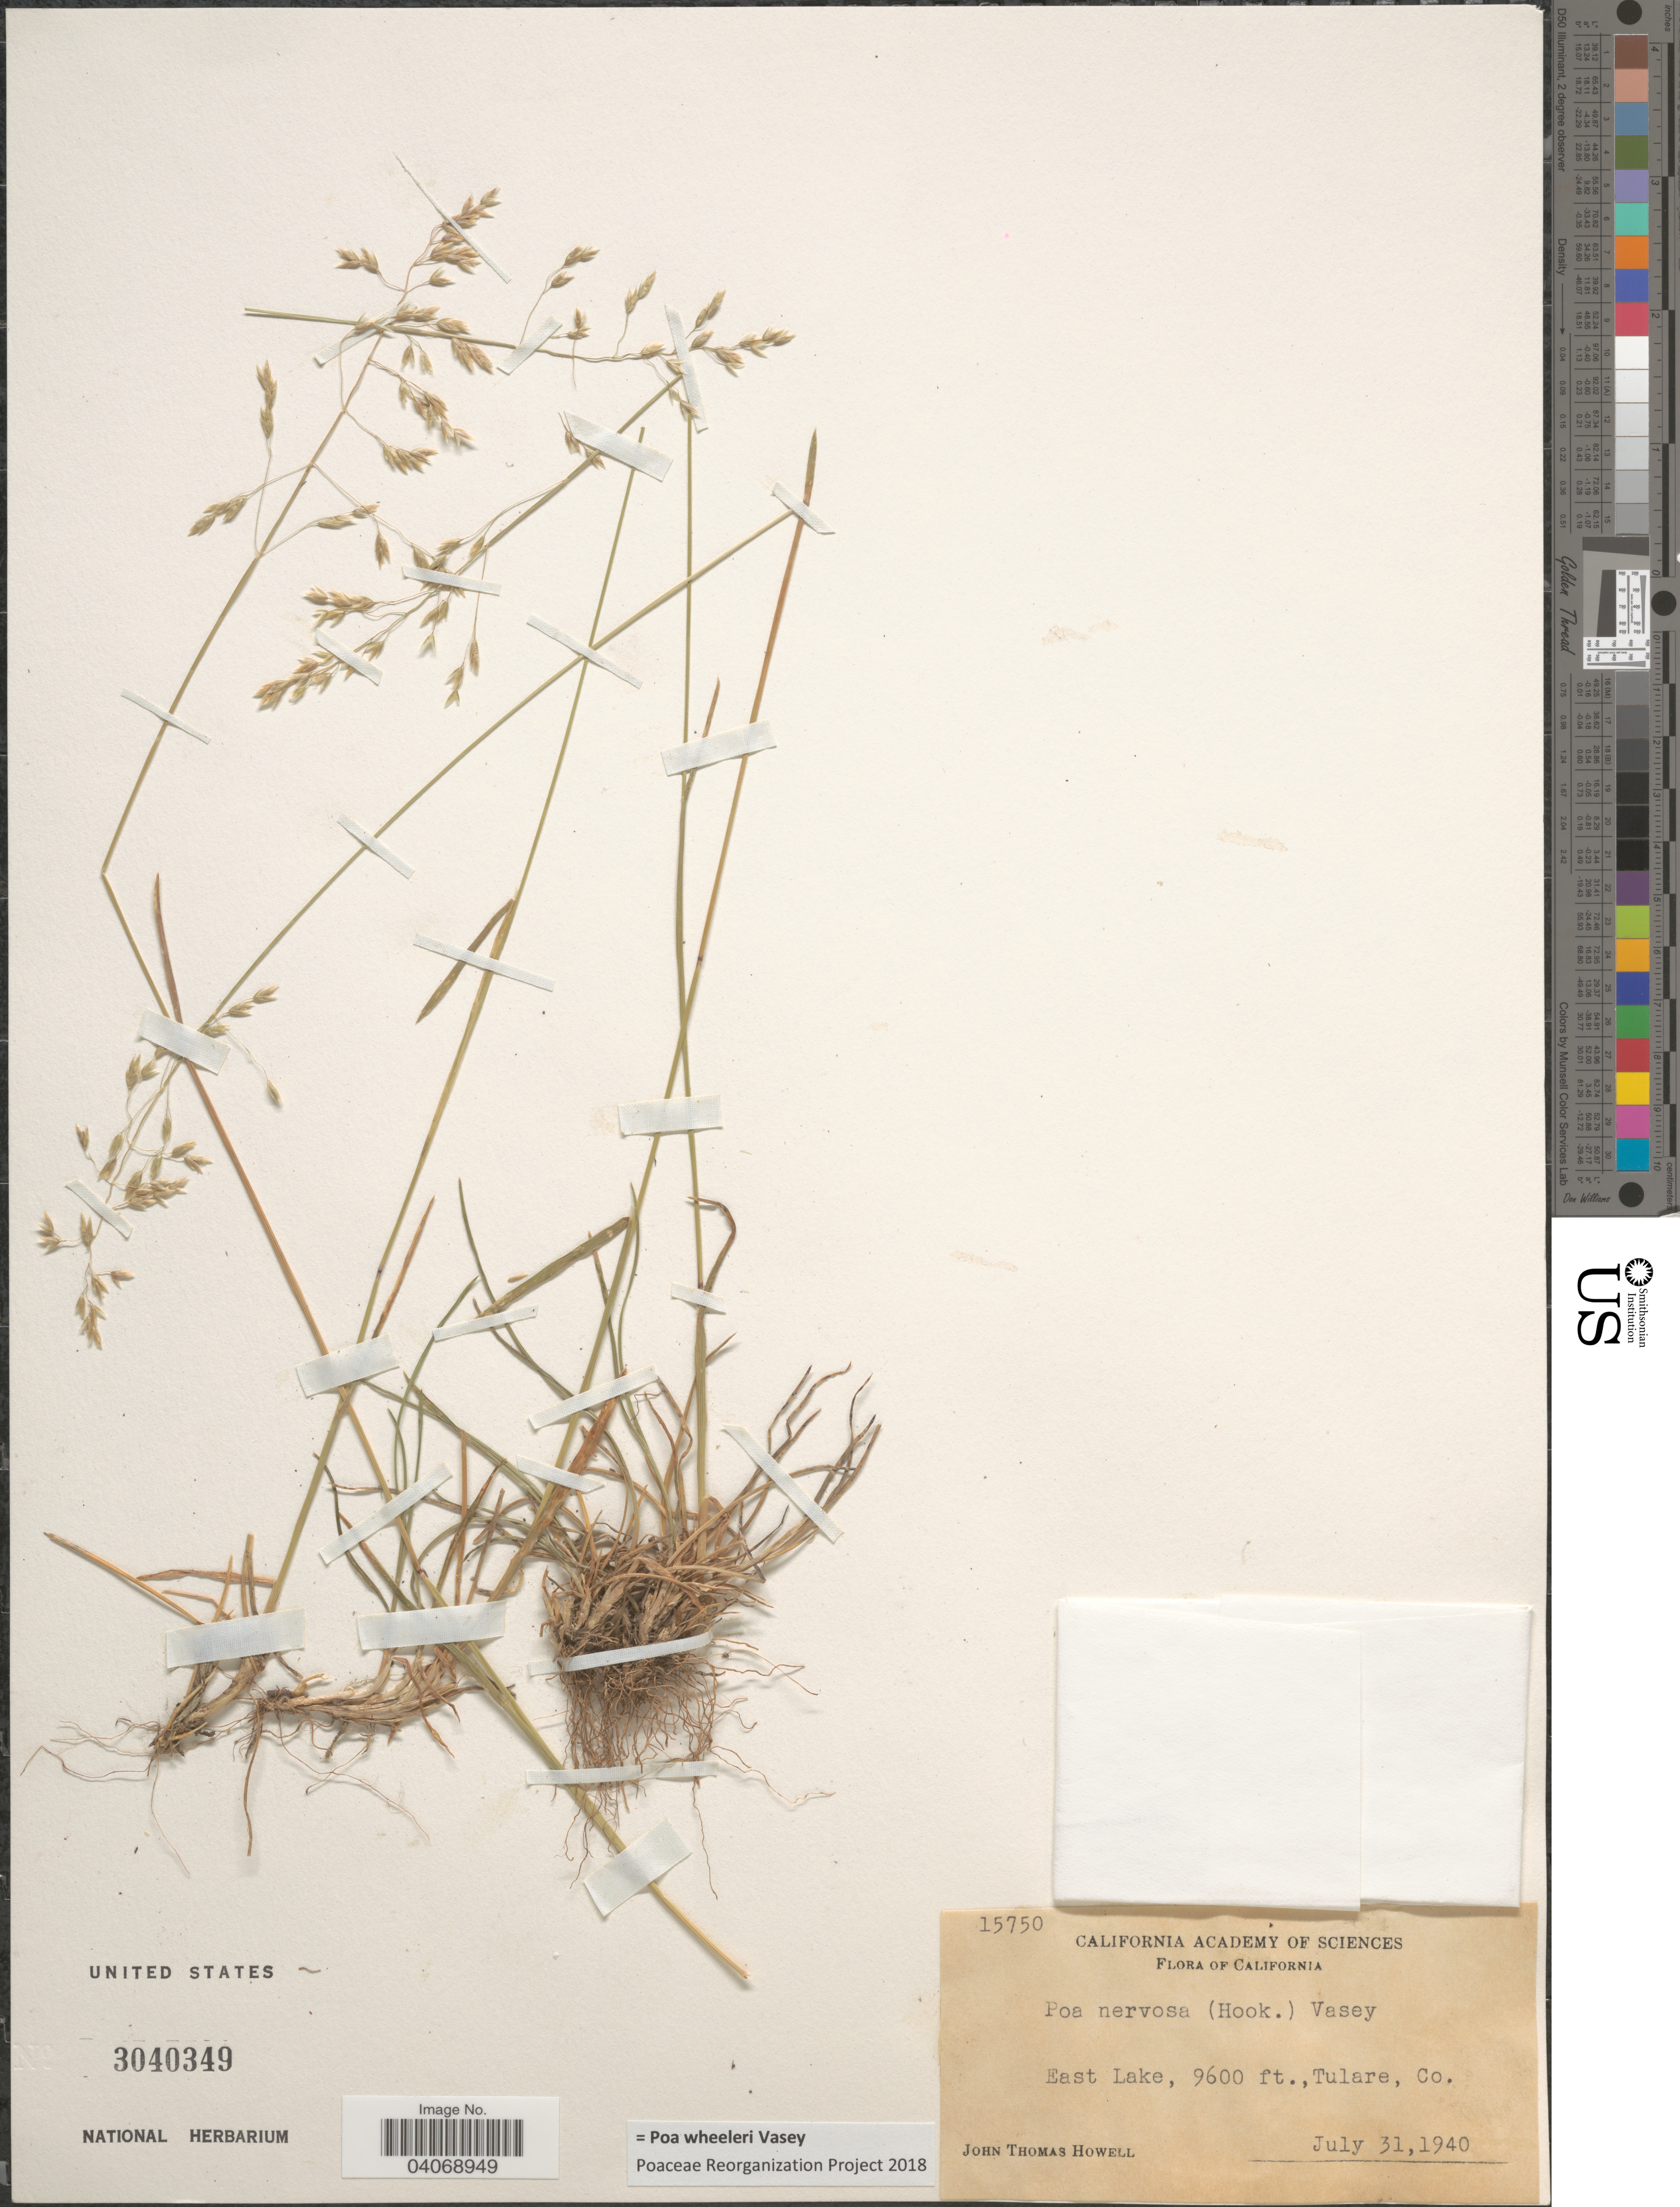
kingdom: Plantae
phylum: Tracheophyta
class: Liliopsida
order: Poales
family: Poaceae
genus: Poa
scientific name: Poa wheeleri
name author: Vasey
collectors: J. T. Howell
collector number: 15750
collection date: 1940-07-31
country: United States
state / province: California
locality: East Lake, Tulare, Co.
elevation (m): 2926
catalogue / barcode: US 3040349